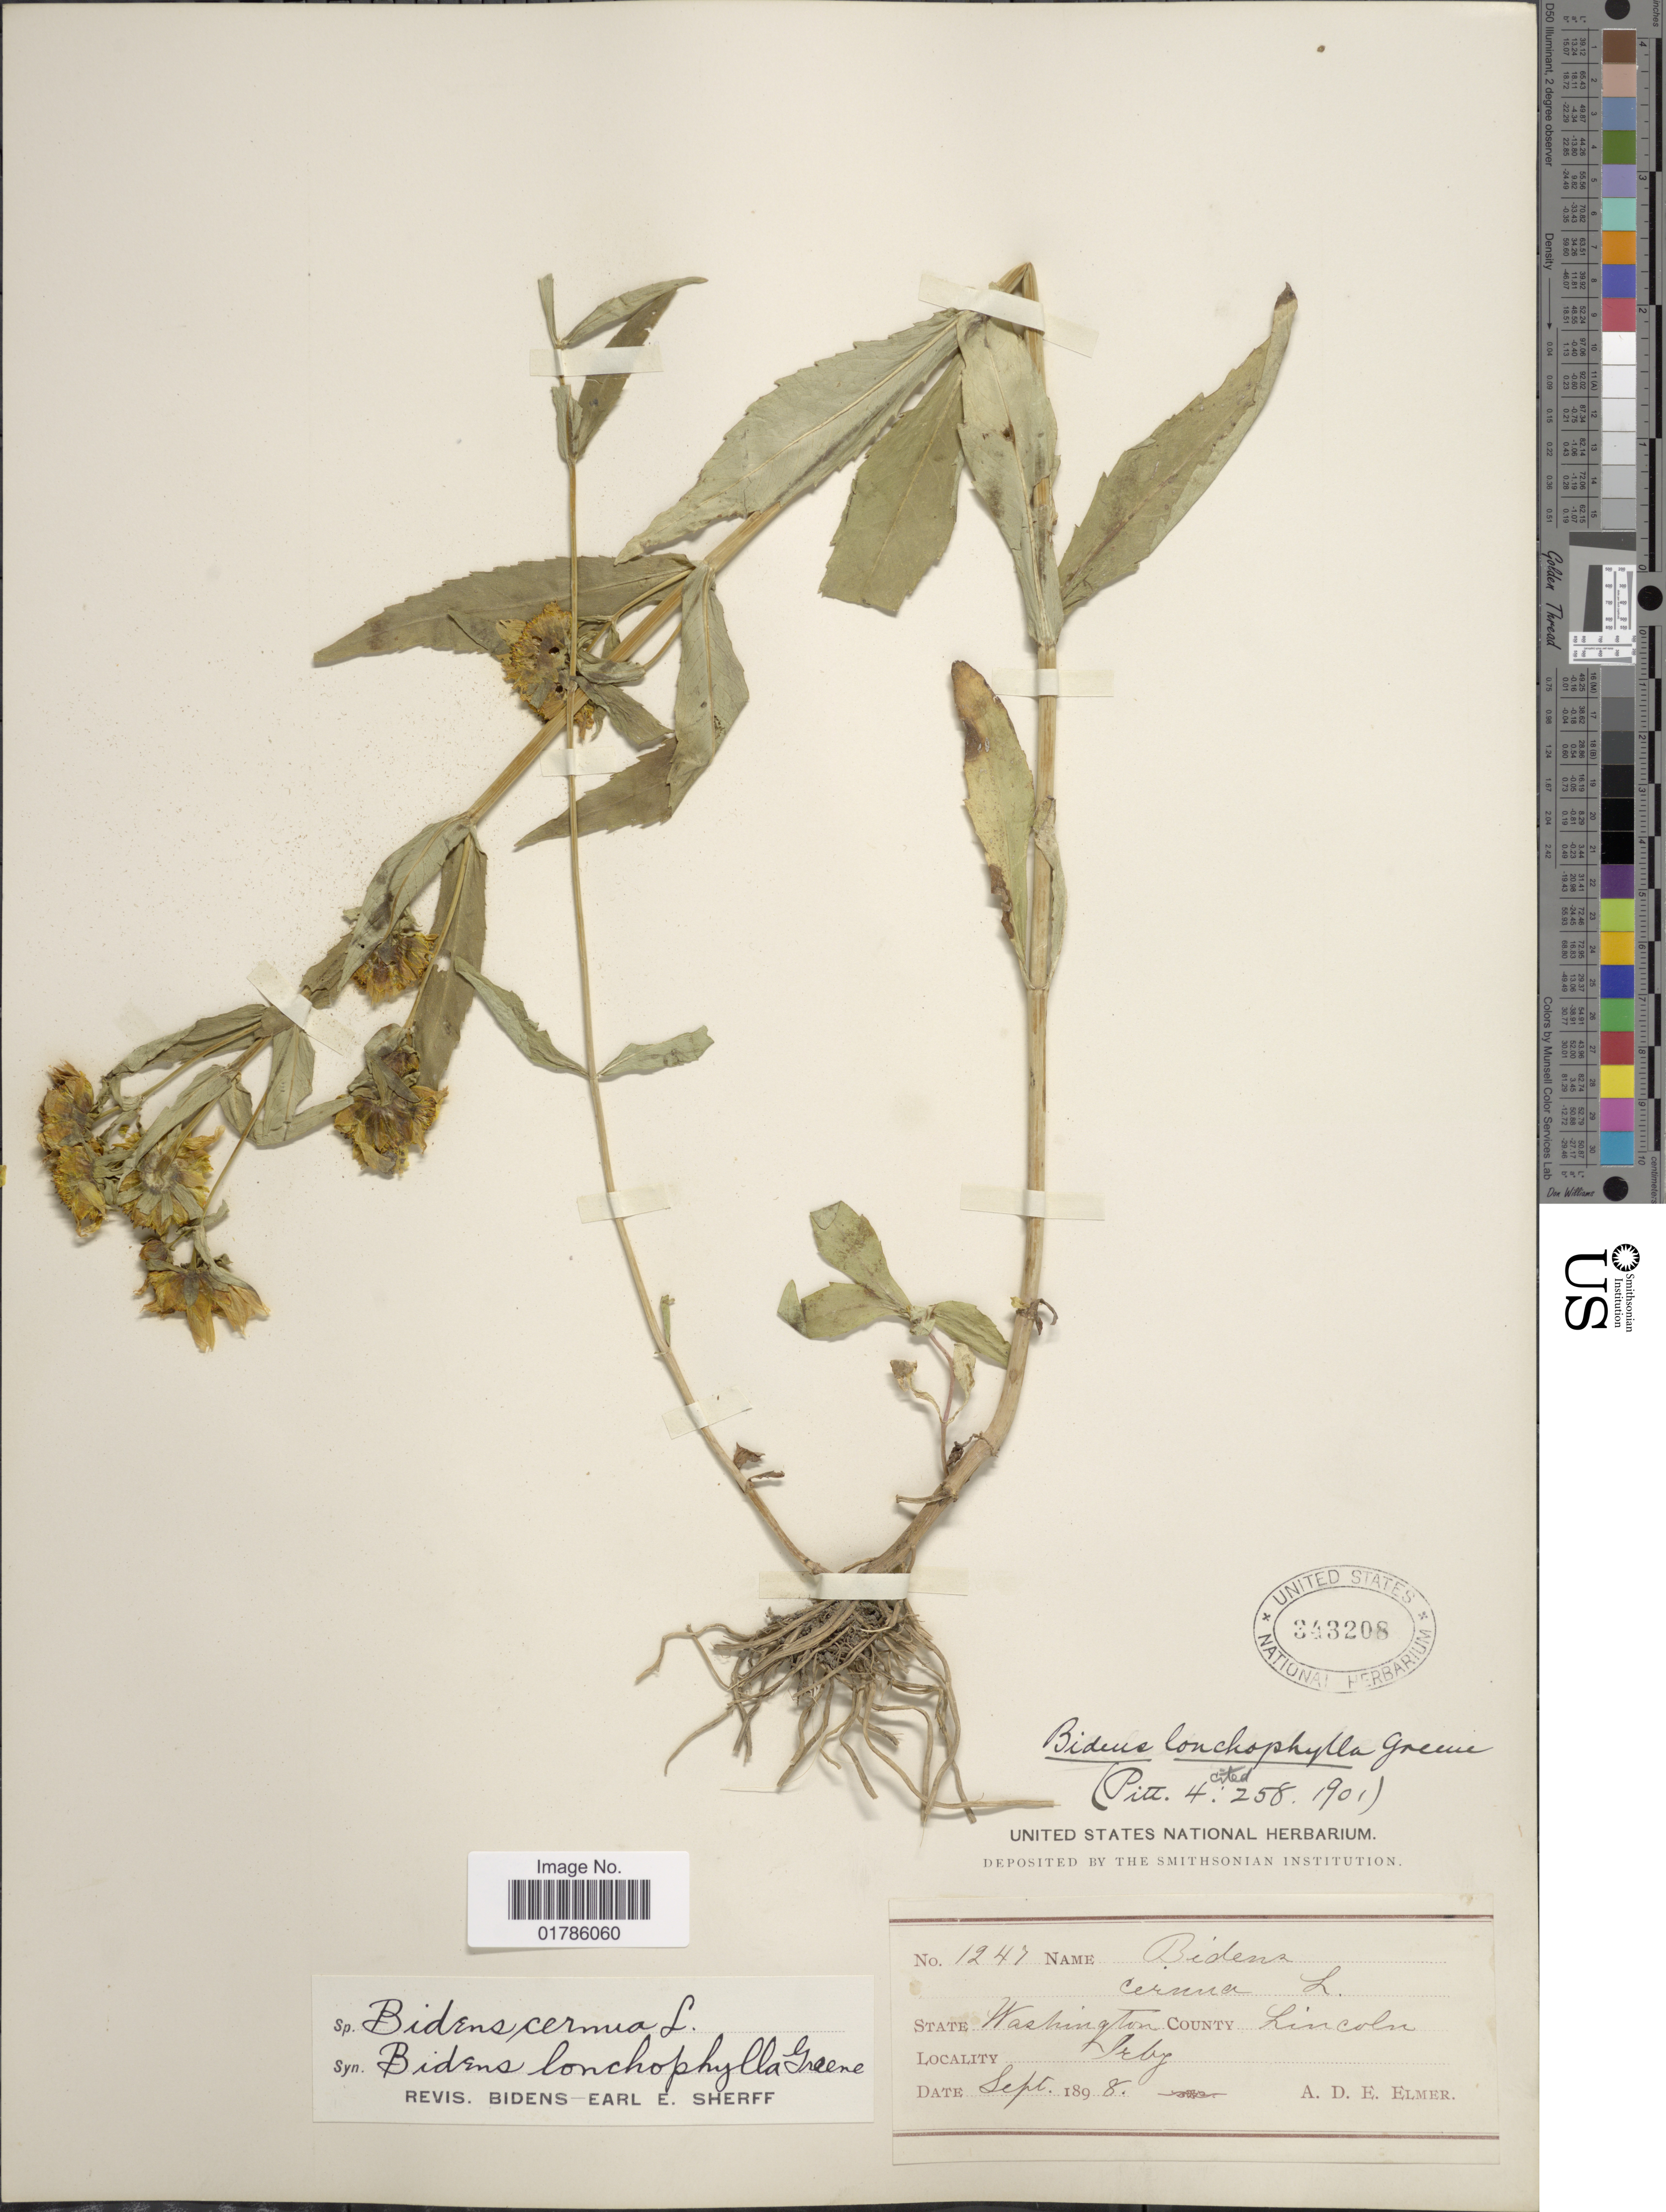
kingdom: Plantae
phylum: Tracheophyta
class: Magnoliopsida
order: Asterales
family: Asteraceae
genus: Bidens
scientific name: Bidens cernua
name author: L.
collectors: A. D. E. Elmer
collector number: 1247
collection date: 1898-09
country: United States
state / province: Washington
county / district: Lincoln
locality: County Lincoln, Irby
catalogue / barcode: US 343208